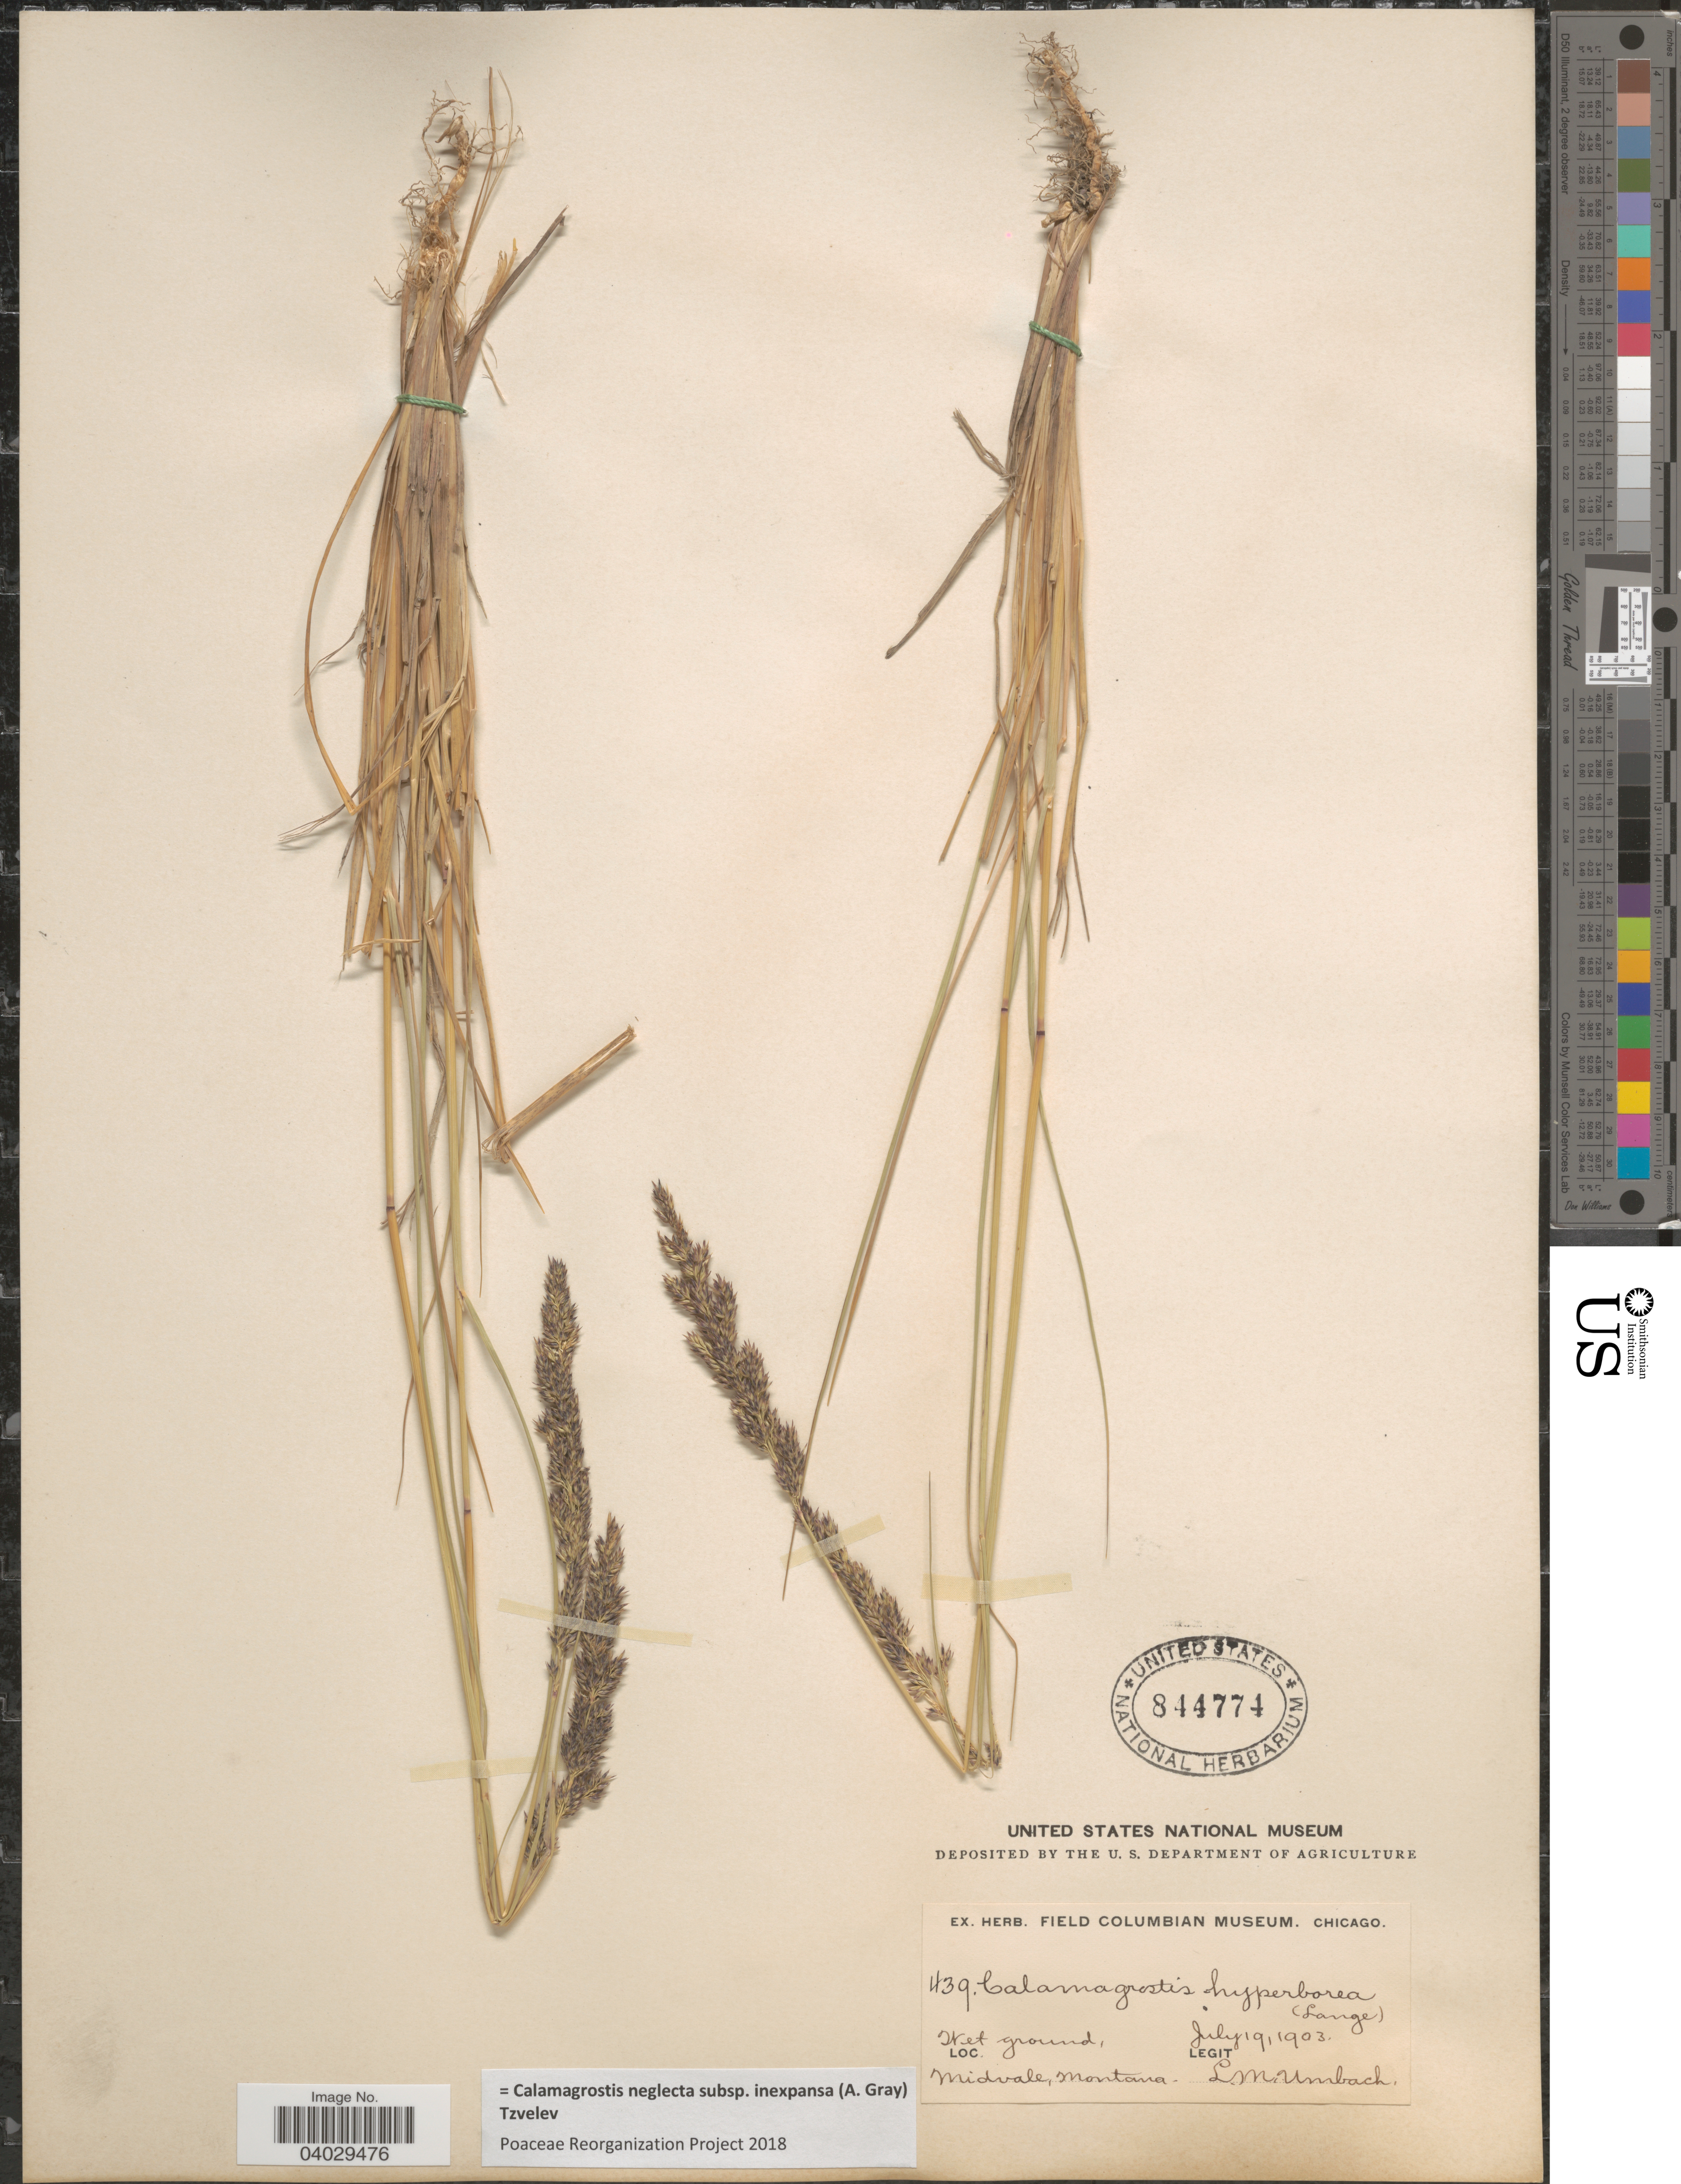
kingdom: Plantae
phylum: Tracheophyta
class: Liliopsida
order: Poales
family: Poaceae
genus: Calamagrostis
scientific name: Calamagrostis neglecta subsp. inexpansa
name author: (A. Gray) Tzvelev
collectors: L. M. Umbach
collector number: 439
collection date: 1903-07-19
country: United States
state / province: Montana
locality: Midvale.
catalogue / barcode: US 844774